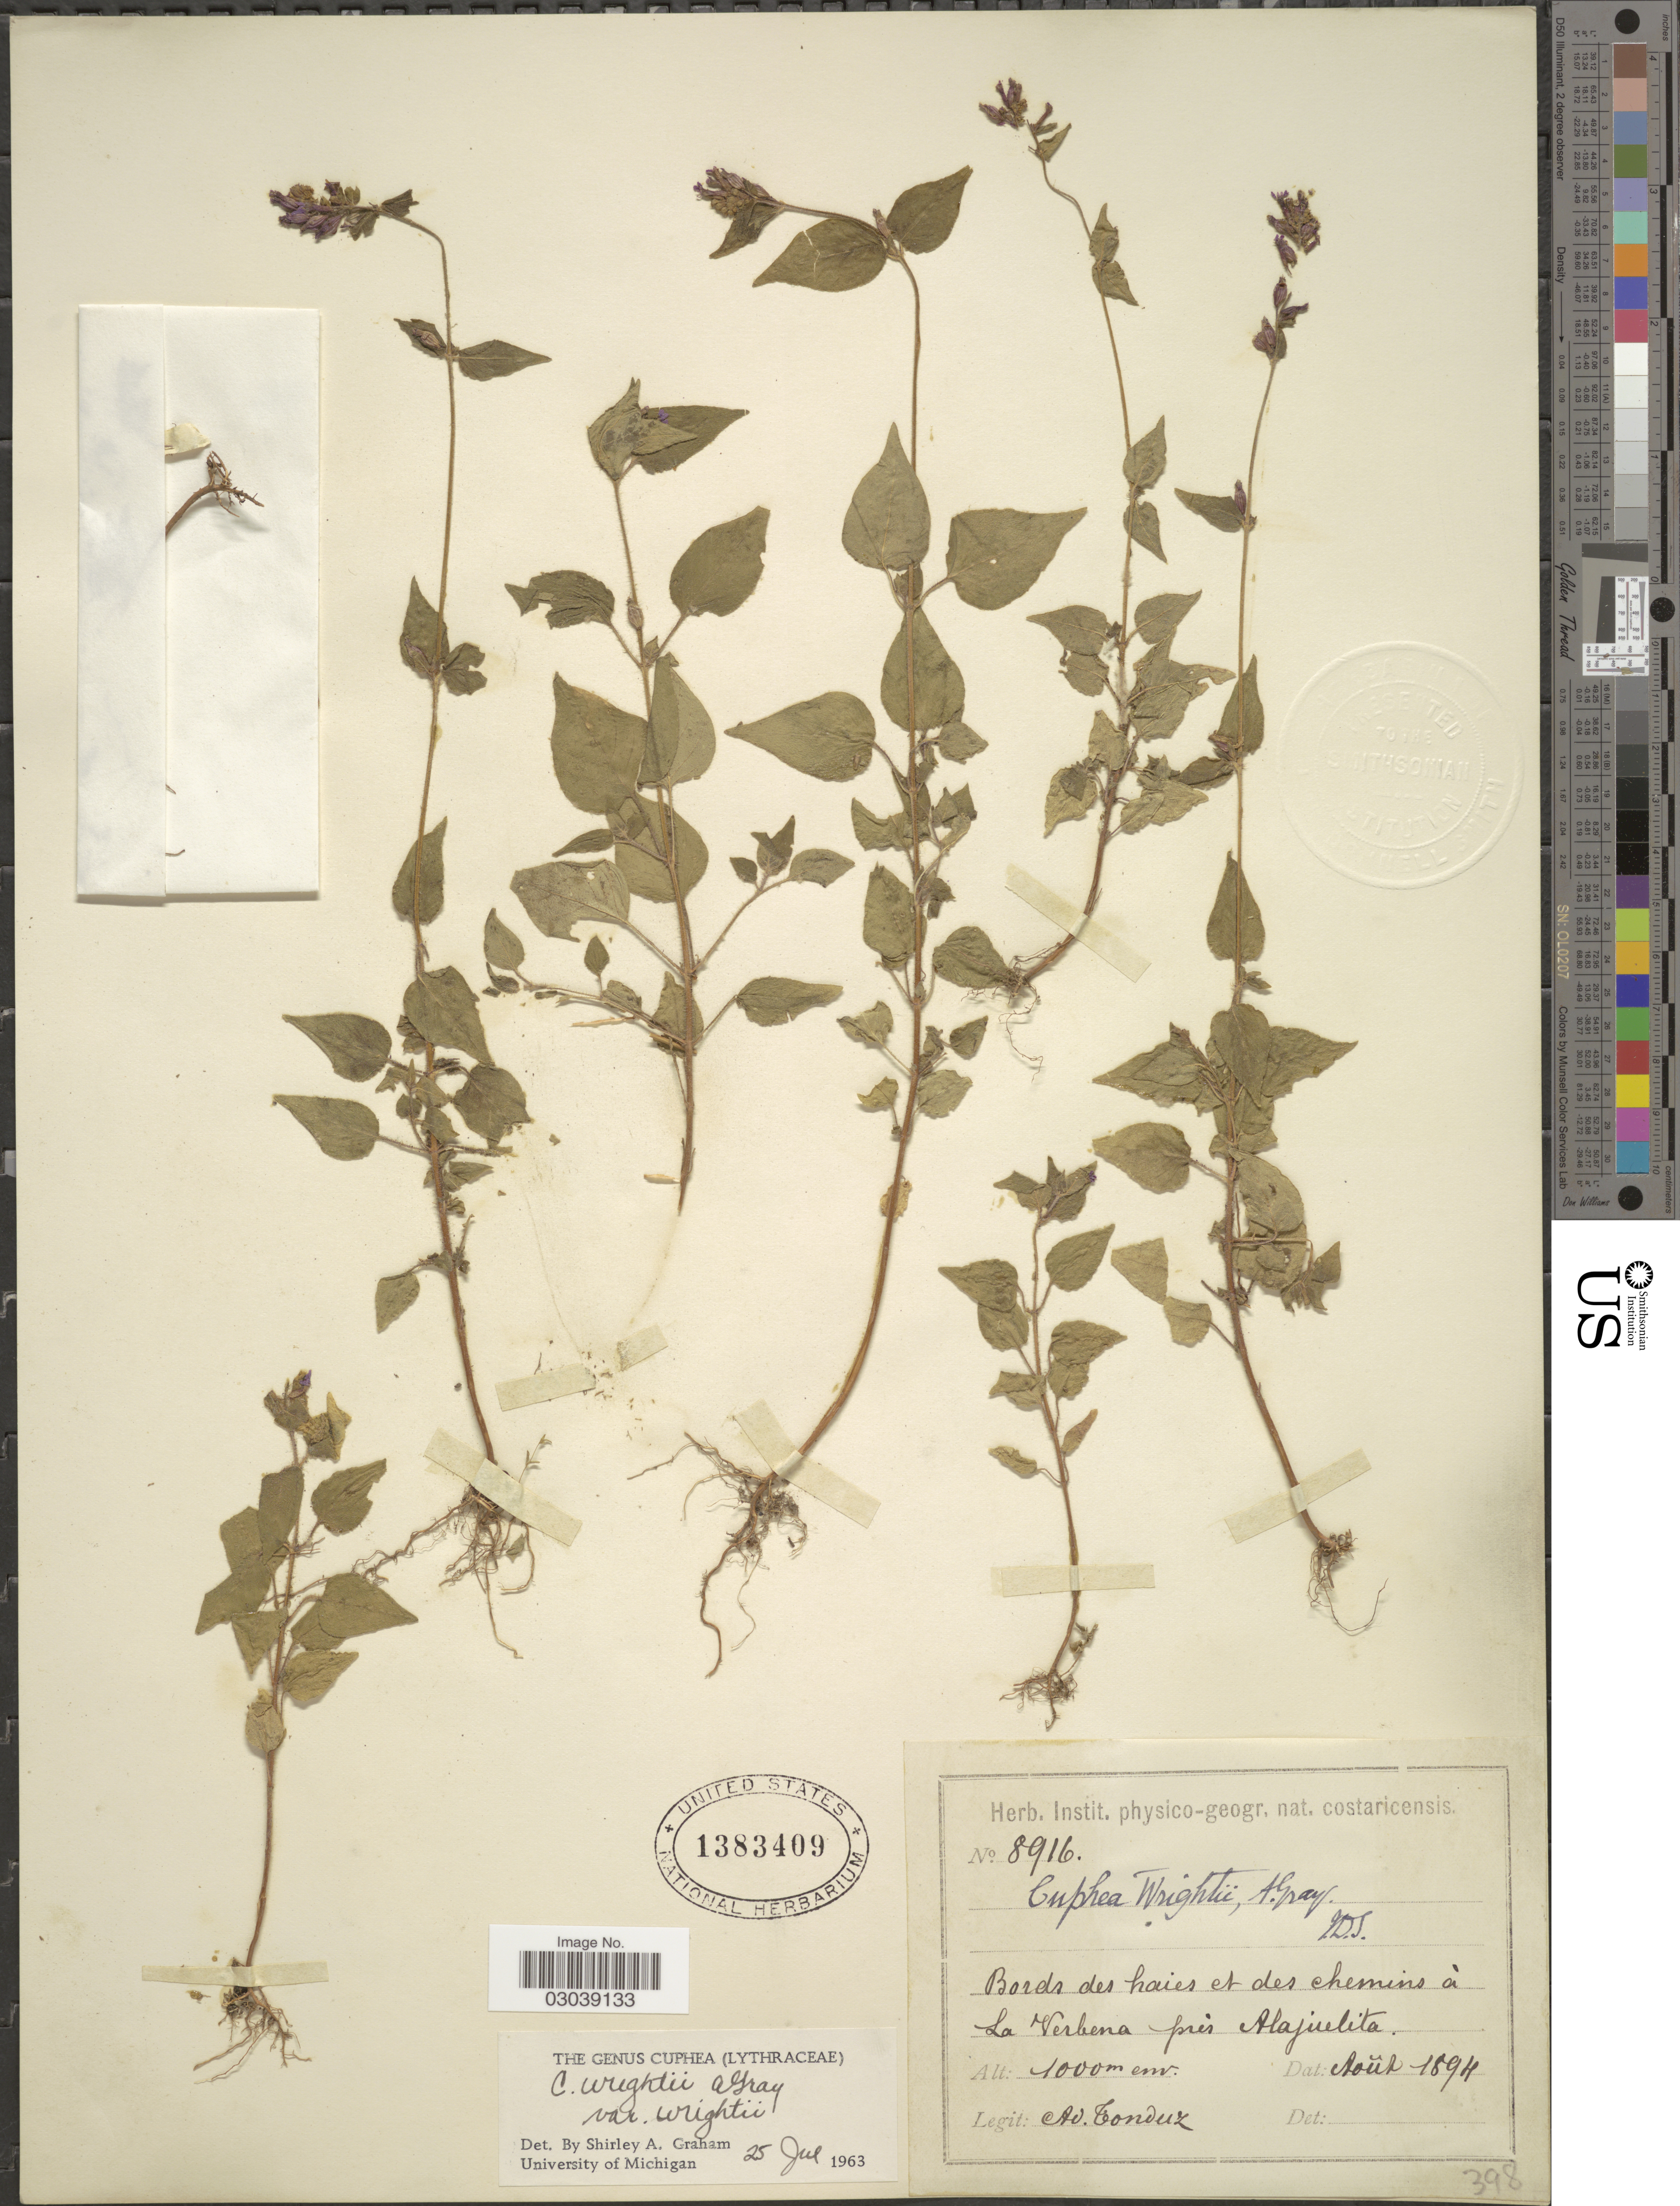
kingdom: Plantae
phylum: Tracheophyta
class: Magnoliopsida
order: Myrtales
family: Lythraceae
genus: Cuphea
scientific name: Cuphea wrightii var. wrightii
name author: A. Gray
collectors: A. Tonduz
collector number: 8916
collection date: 1894-08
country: Costa Rica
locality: Bords des haies et des chemins á La Verbena prés Alajuelita.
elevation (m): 1000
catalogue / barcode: US 1383409